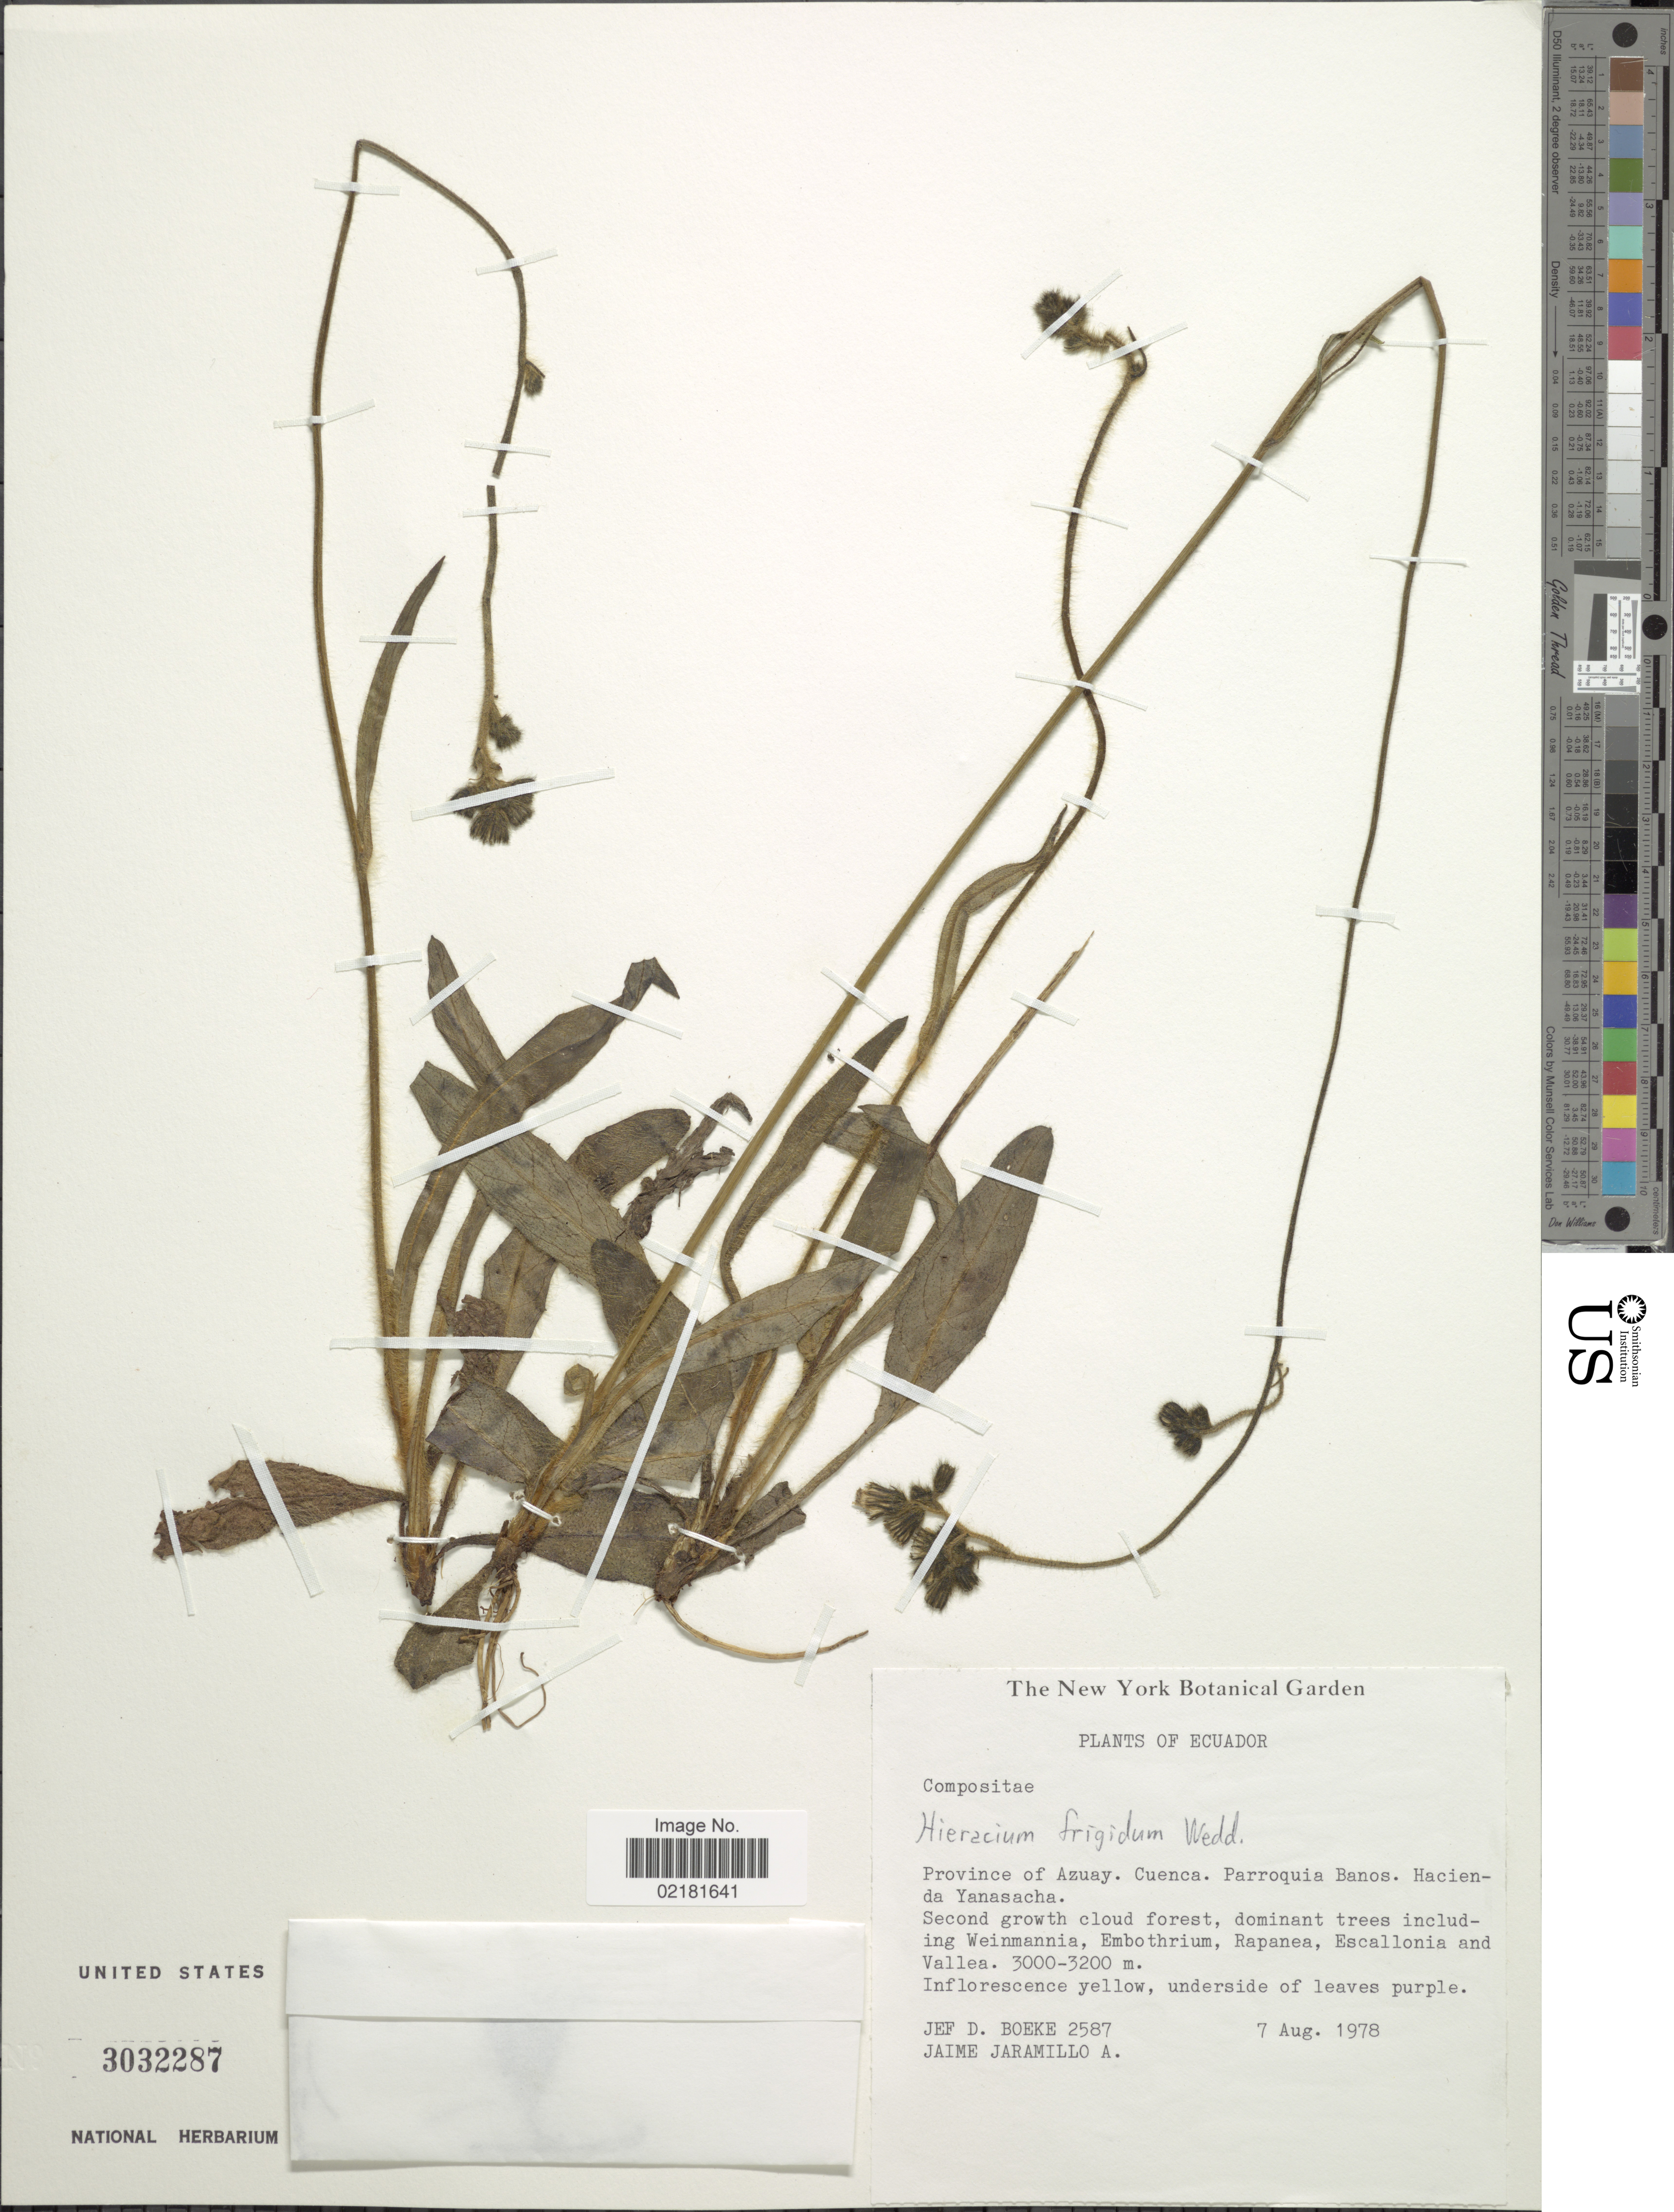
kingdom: Plantae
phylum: Tracheophyta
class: Magnoliopsida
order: Asterales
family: Asteraceae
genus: Hieracium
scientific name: Hieracium jubatum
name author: Fr.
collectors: J. Boeke & J. L. Jaramillo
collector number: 2587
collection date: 1978-08-07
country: Ecuador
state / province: Azuay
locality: Cuenca, Parroquia Banos, Hacienda Yanasacha.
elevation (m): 3000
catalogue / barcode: US 3032287